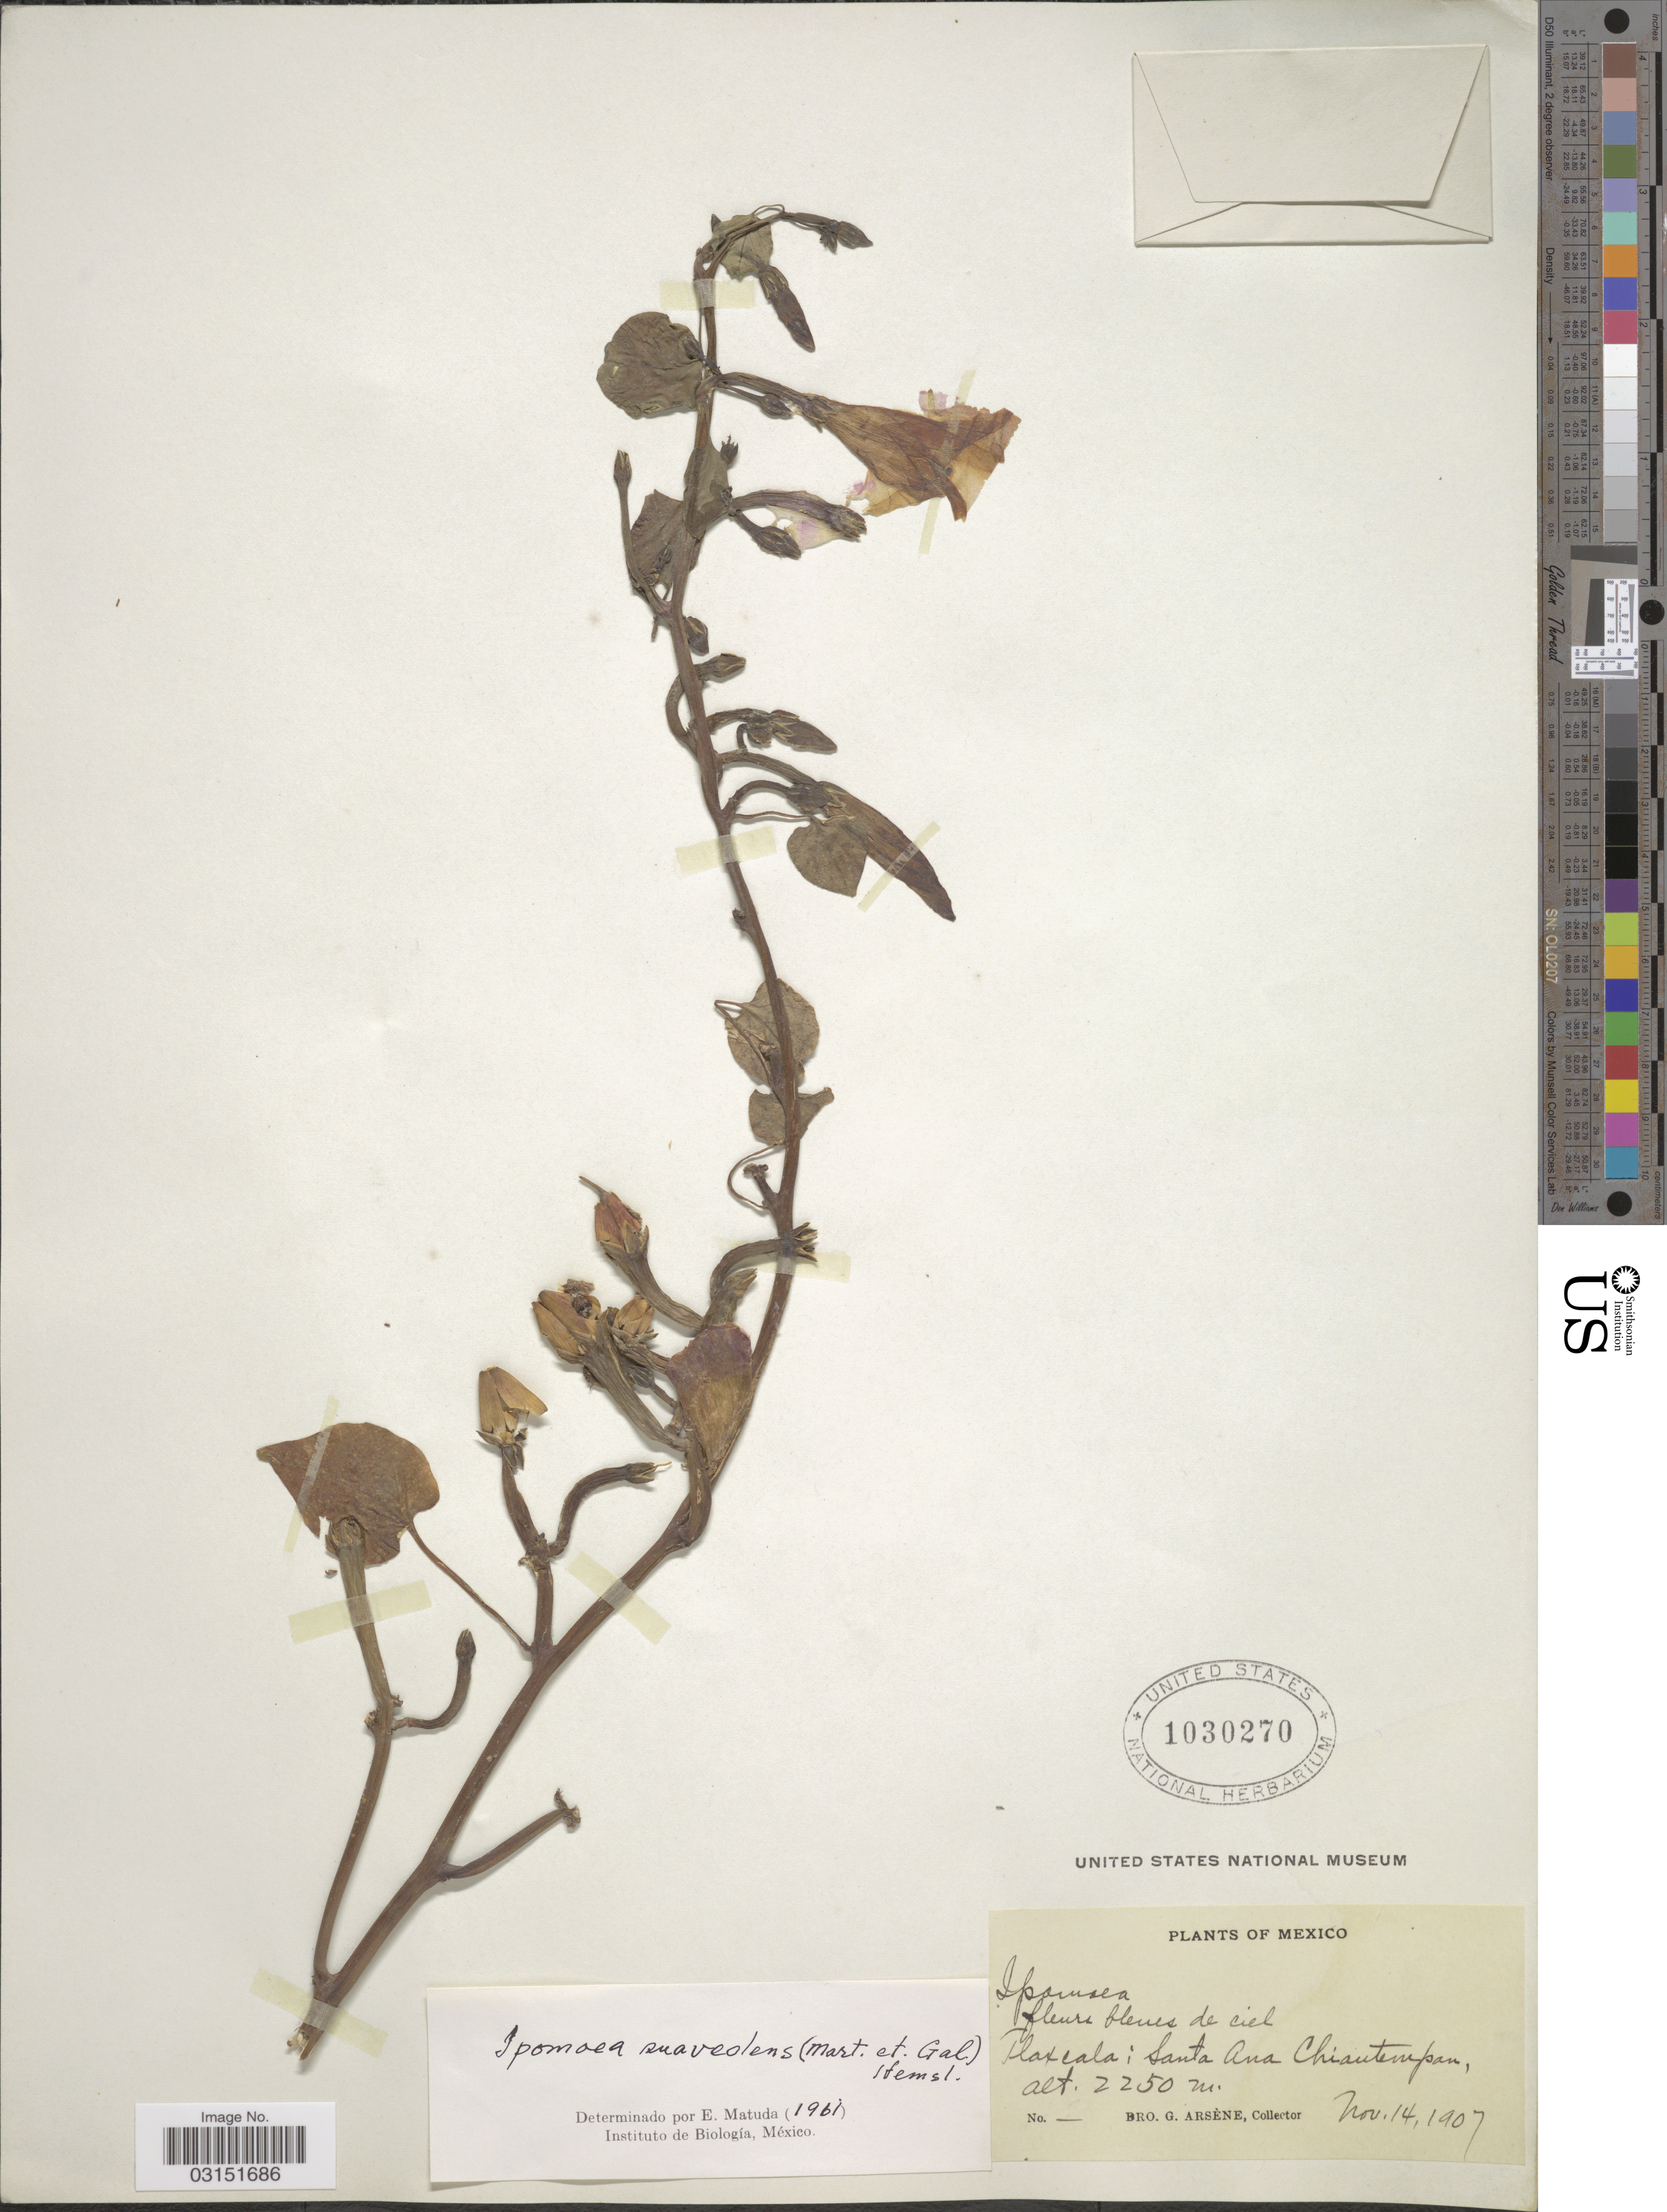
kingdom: Plantae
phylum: Tracheophyta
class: Magnoliopsida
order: Solanales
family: Convolvulaceae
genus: Ipomoea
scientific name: Ipomoea tricolor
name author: Cav.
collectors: Bro. G. Arsène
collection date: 1907-11-14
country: Mexico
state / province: Tlaxcala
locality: Santa Ana Chiautempan.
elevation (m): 2250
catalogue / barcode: US 1030270